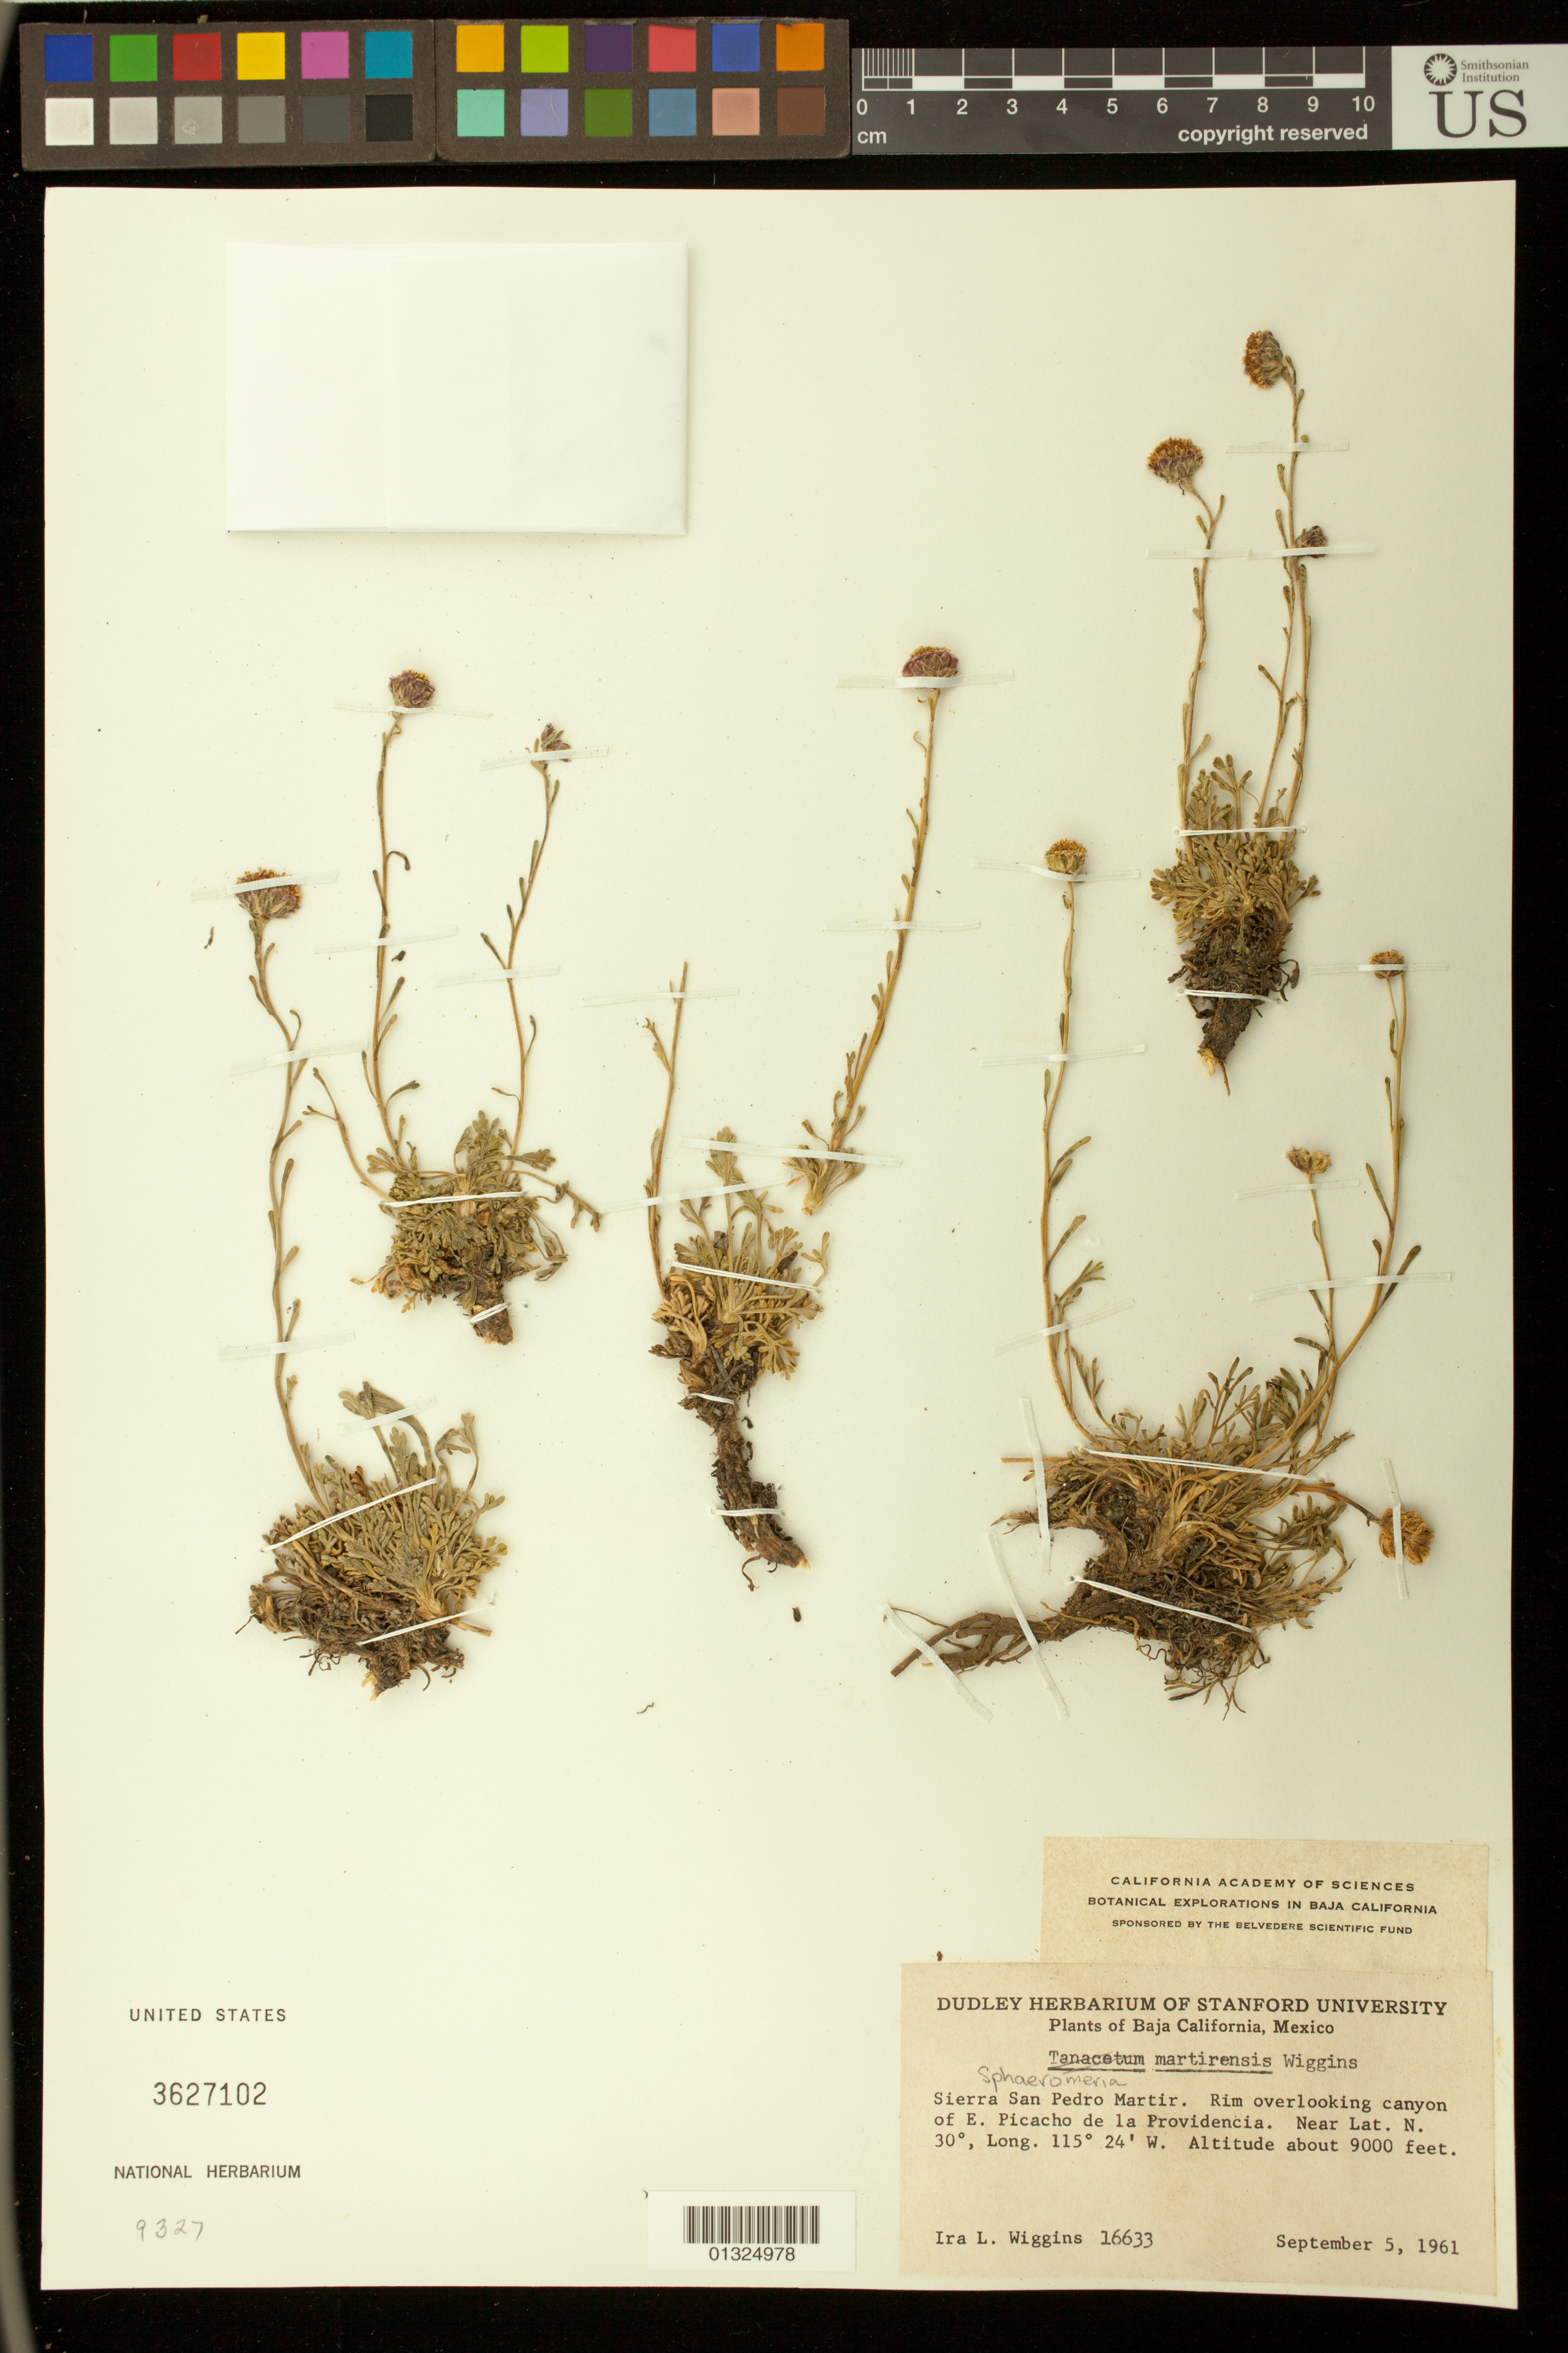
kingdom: Plantae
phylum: Tracheophyta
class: Magnoliopsida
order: Asterales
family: Asteraceae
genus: Sphaeromeria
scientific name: Sphaeromeria martirensis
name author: (Wiggins) A.H. Holmgren et al.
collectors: I. L. Wiggins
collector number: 16633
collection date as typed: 5 September 1961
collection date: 1961-09-05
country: Mexico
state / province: Baja California Norte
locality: Sierra San Pedro Martir. Rim overlooking canyon of E. Picacho de la Providencia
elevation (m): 2743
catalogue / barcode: US 3627102